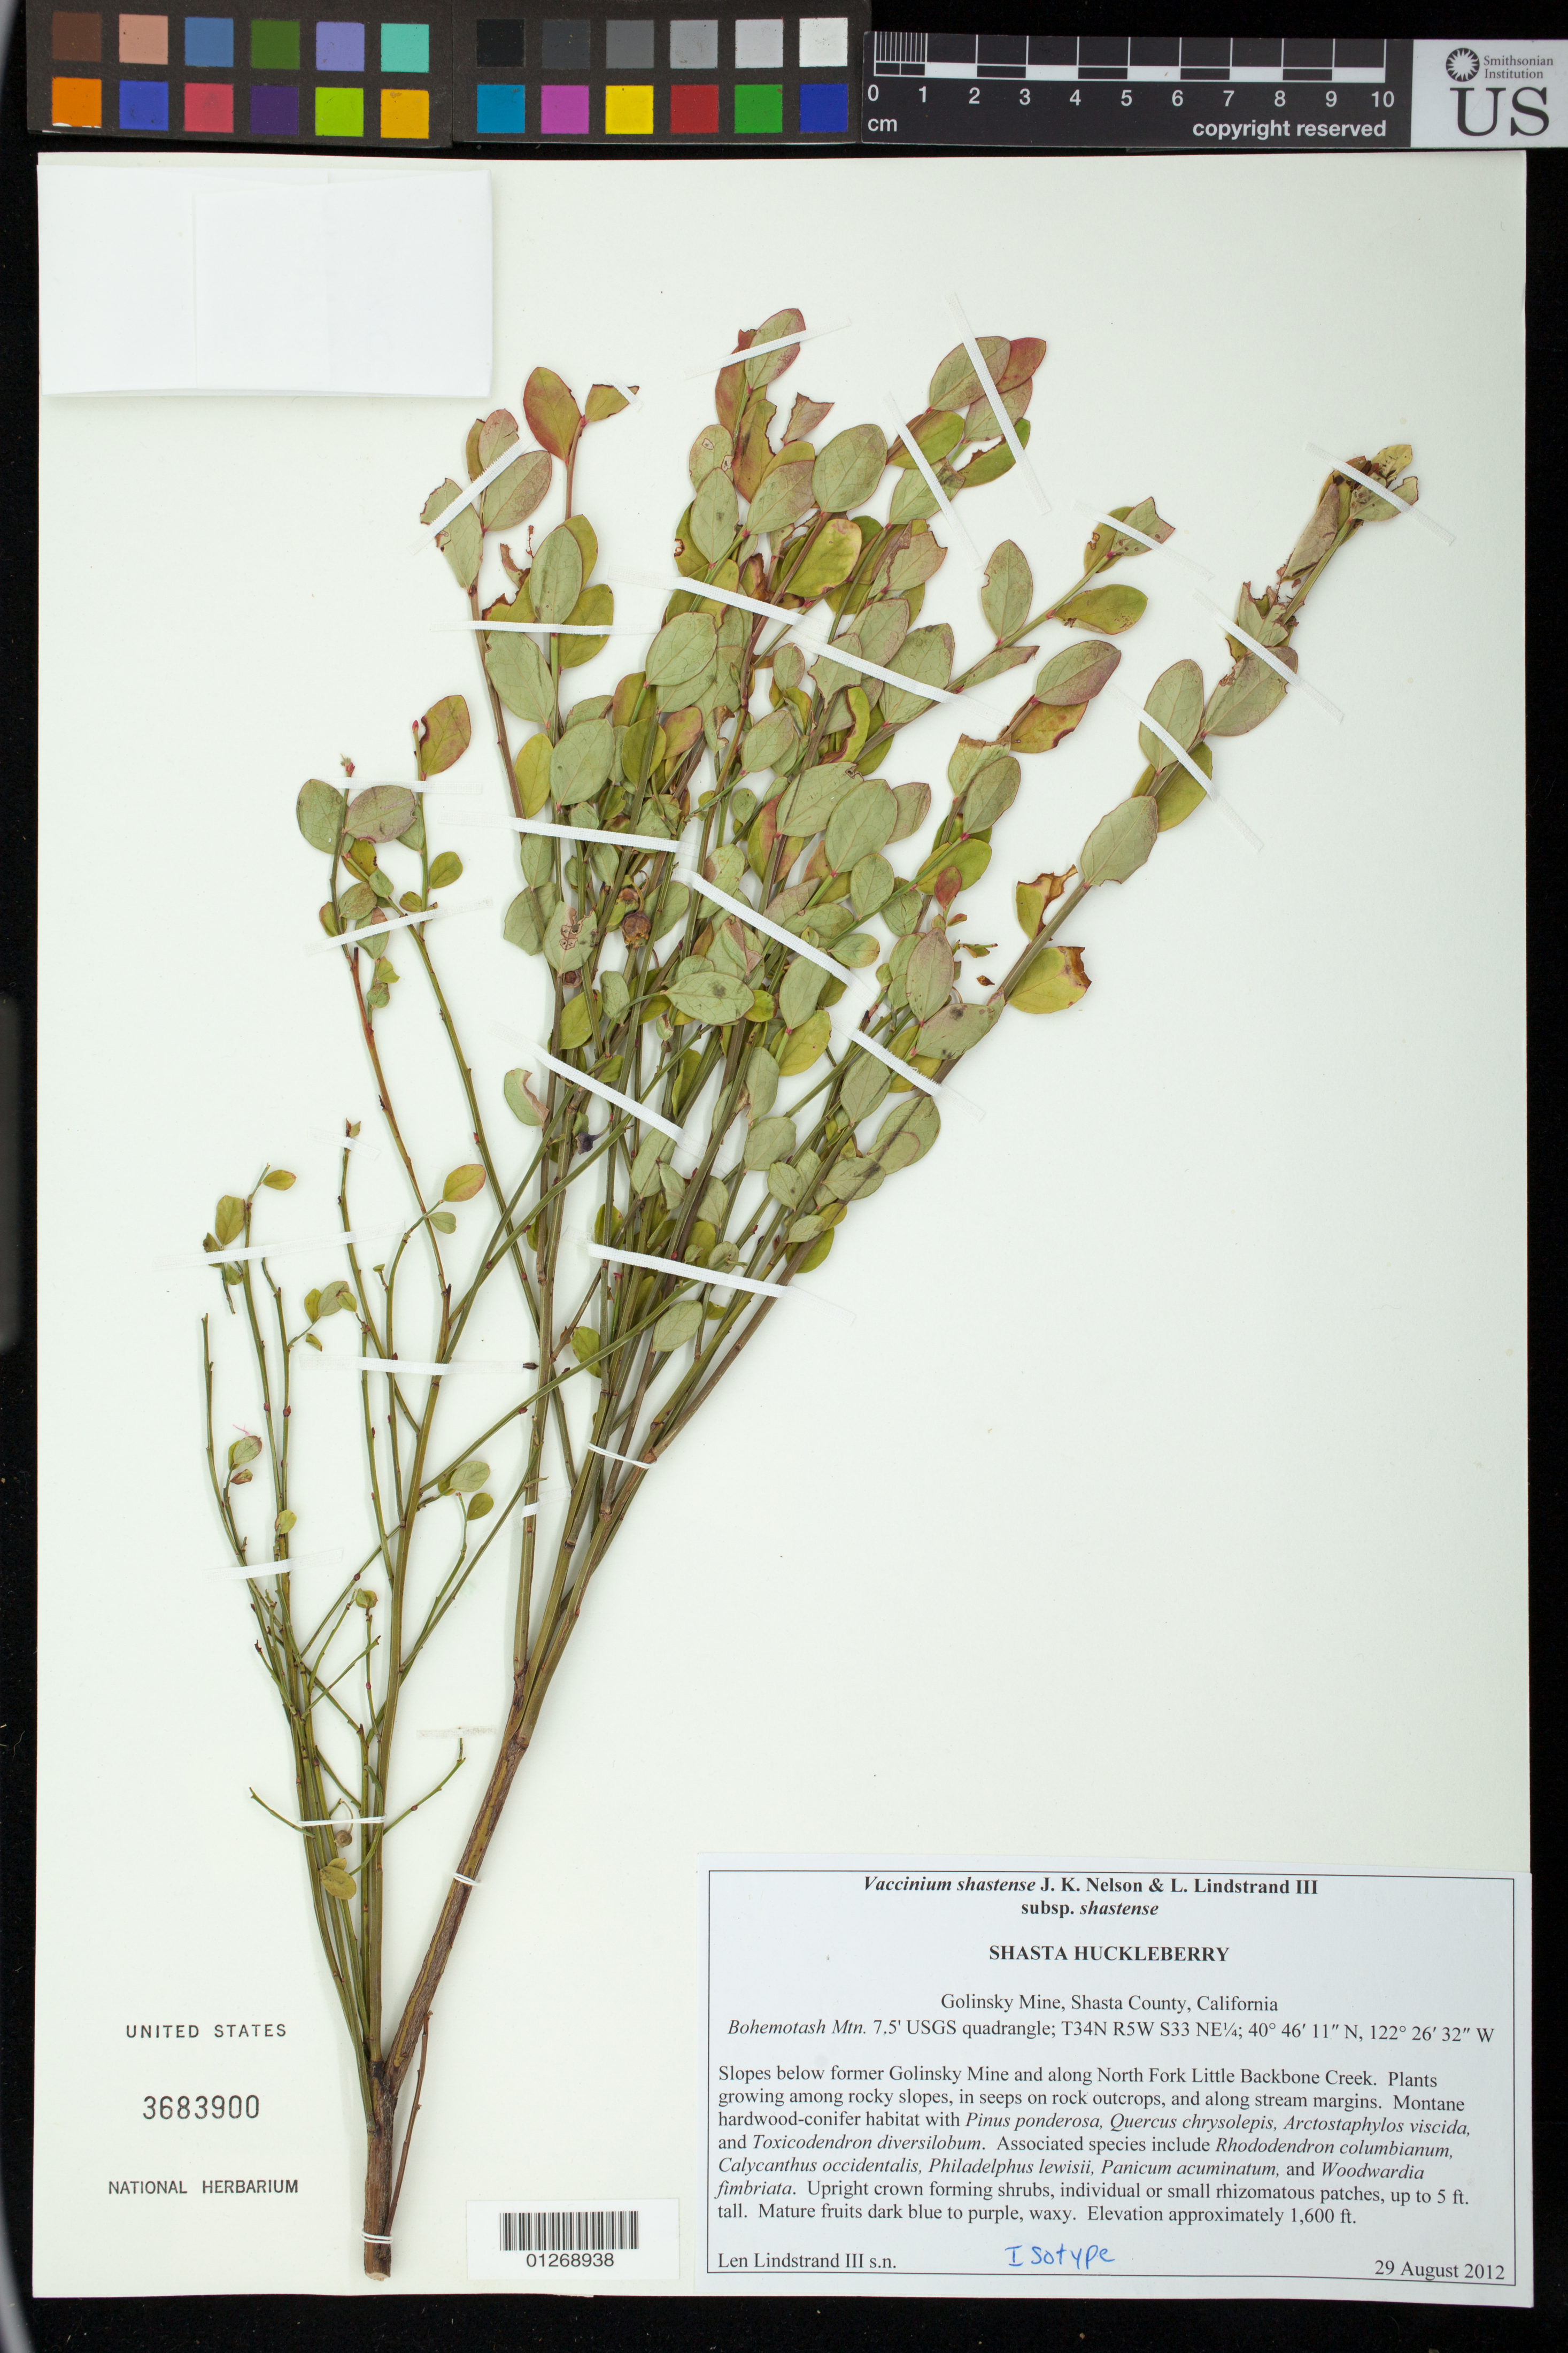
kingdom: Plantae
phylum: Tracheophyta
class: Magnoliopsida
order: Ericales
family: Ericaceae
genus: Vaccinium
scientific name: Vaccinium shastense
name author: J.K. Nelson & Lindstrand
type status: Isotype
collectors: L. Lindstrand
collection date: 2012-08-29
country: United States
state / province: California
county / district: Shasta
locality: Golinsky Mine, Shasta County. Slopes below former Golinsky Mine and along North Fork Little Backbone Creek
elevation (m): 488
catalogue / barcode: US 3683900